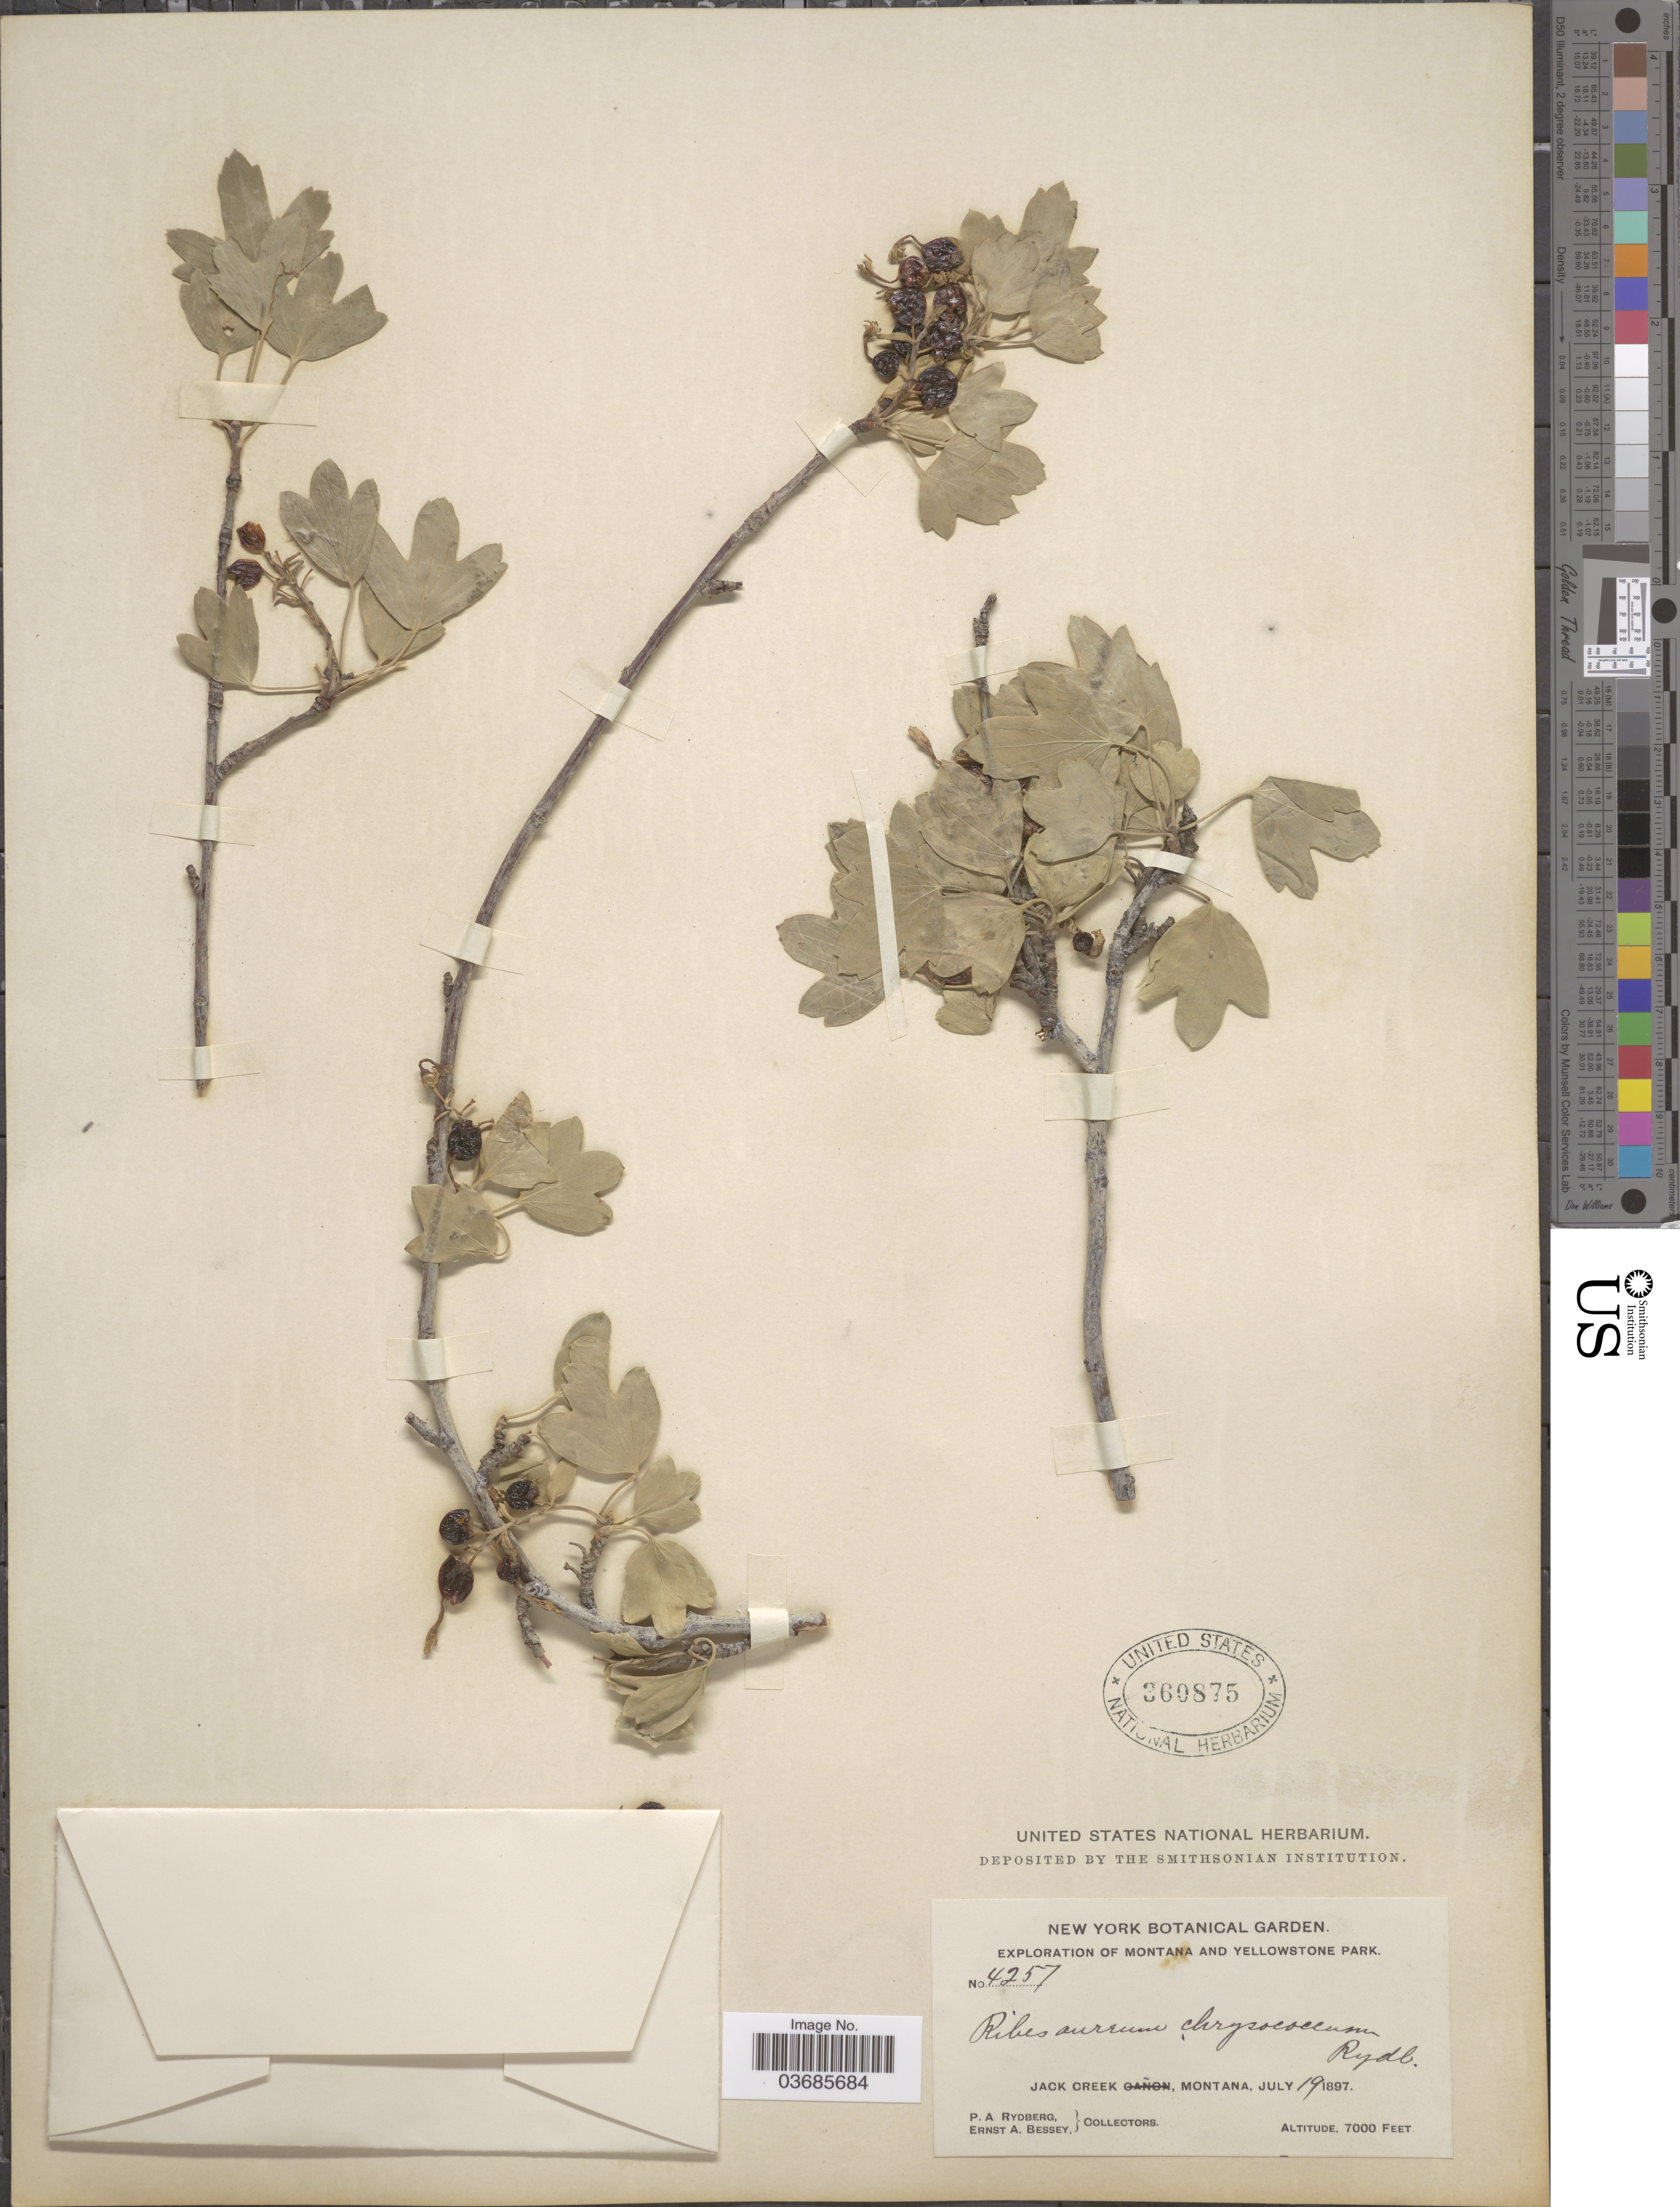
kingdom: Plantae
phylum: Tracheophyta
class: Magnoliopsida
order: Saxifragales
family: Grossulariaceae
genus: Ribes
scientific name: Ribes aureum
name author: Pursh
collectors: P. A. Rydberg & E. A. Bessey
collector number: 4257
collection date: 1897-07-19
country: United States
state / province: Montana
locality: Exploration of Montana and Yellowstone Park. Jack Creek.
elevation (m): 2134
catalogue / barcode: US 360875